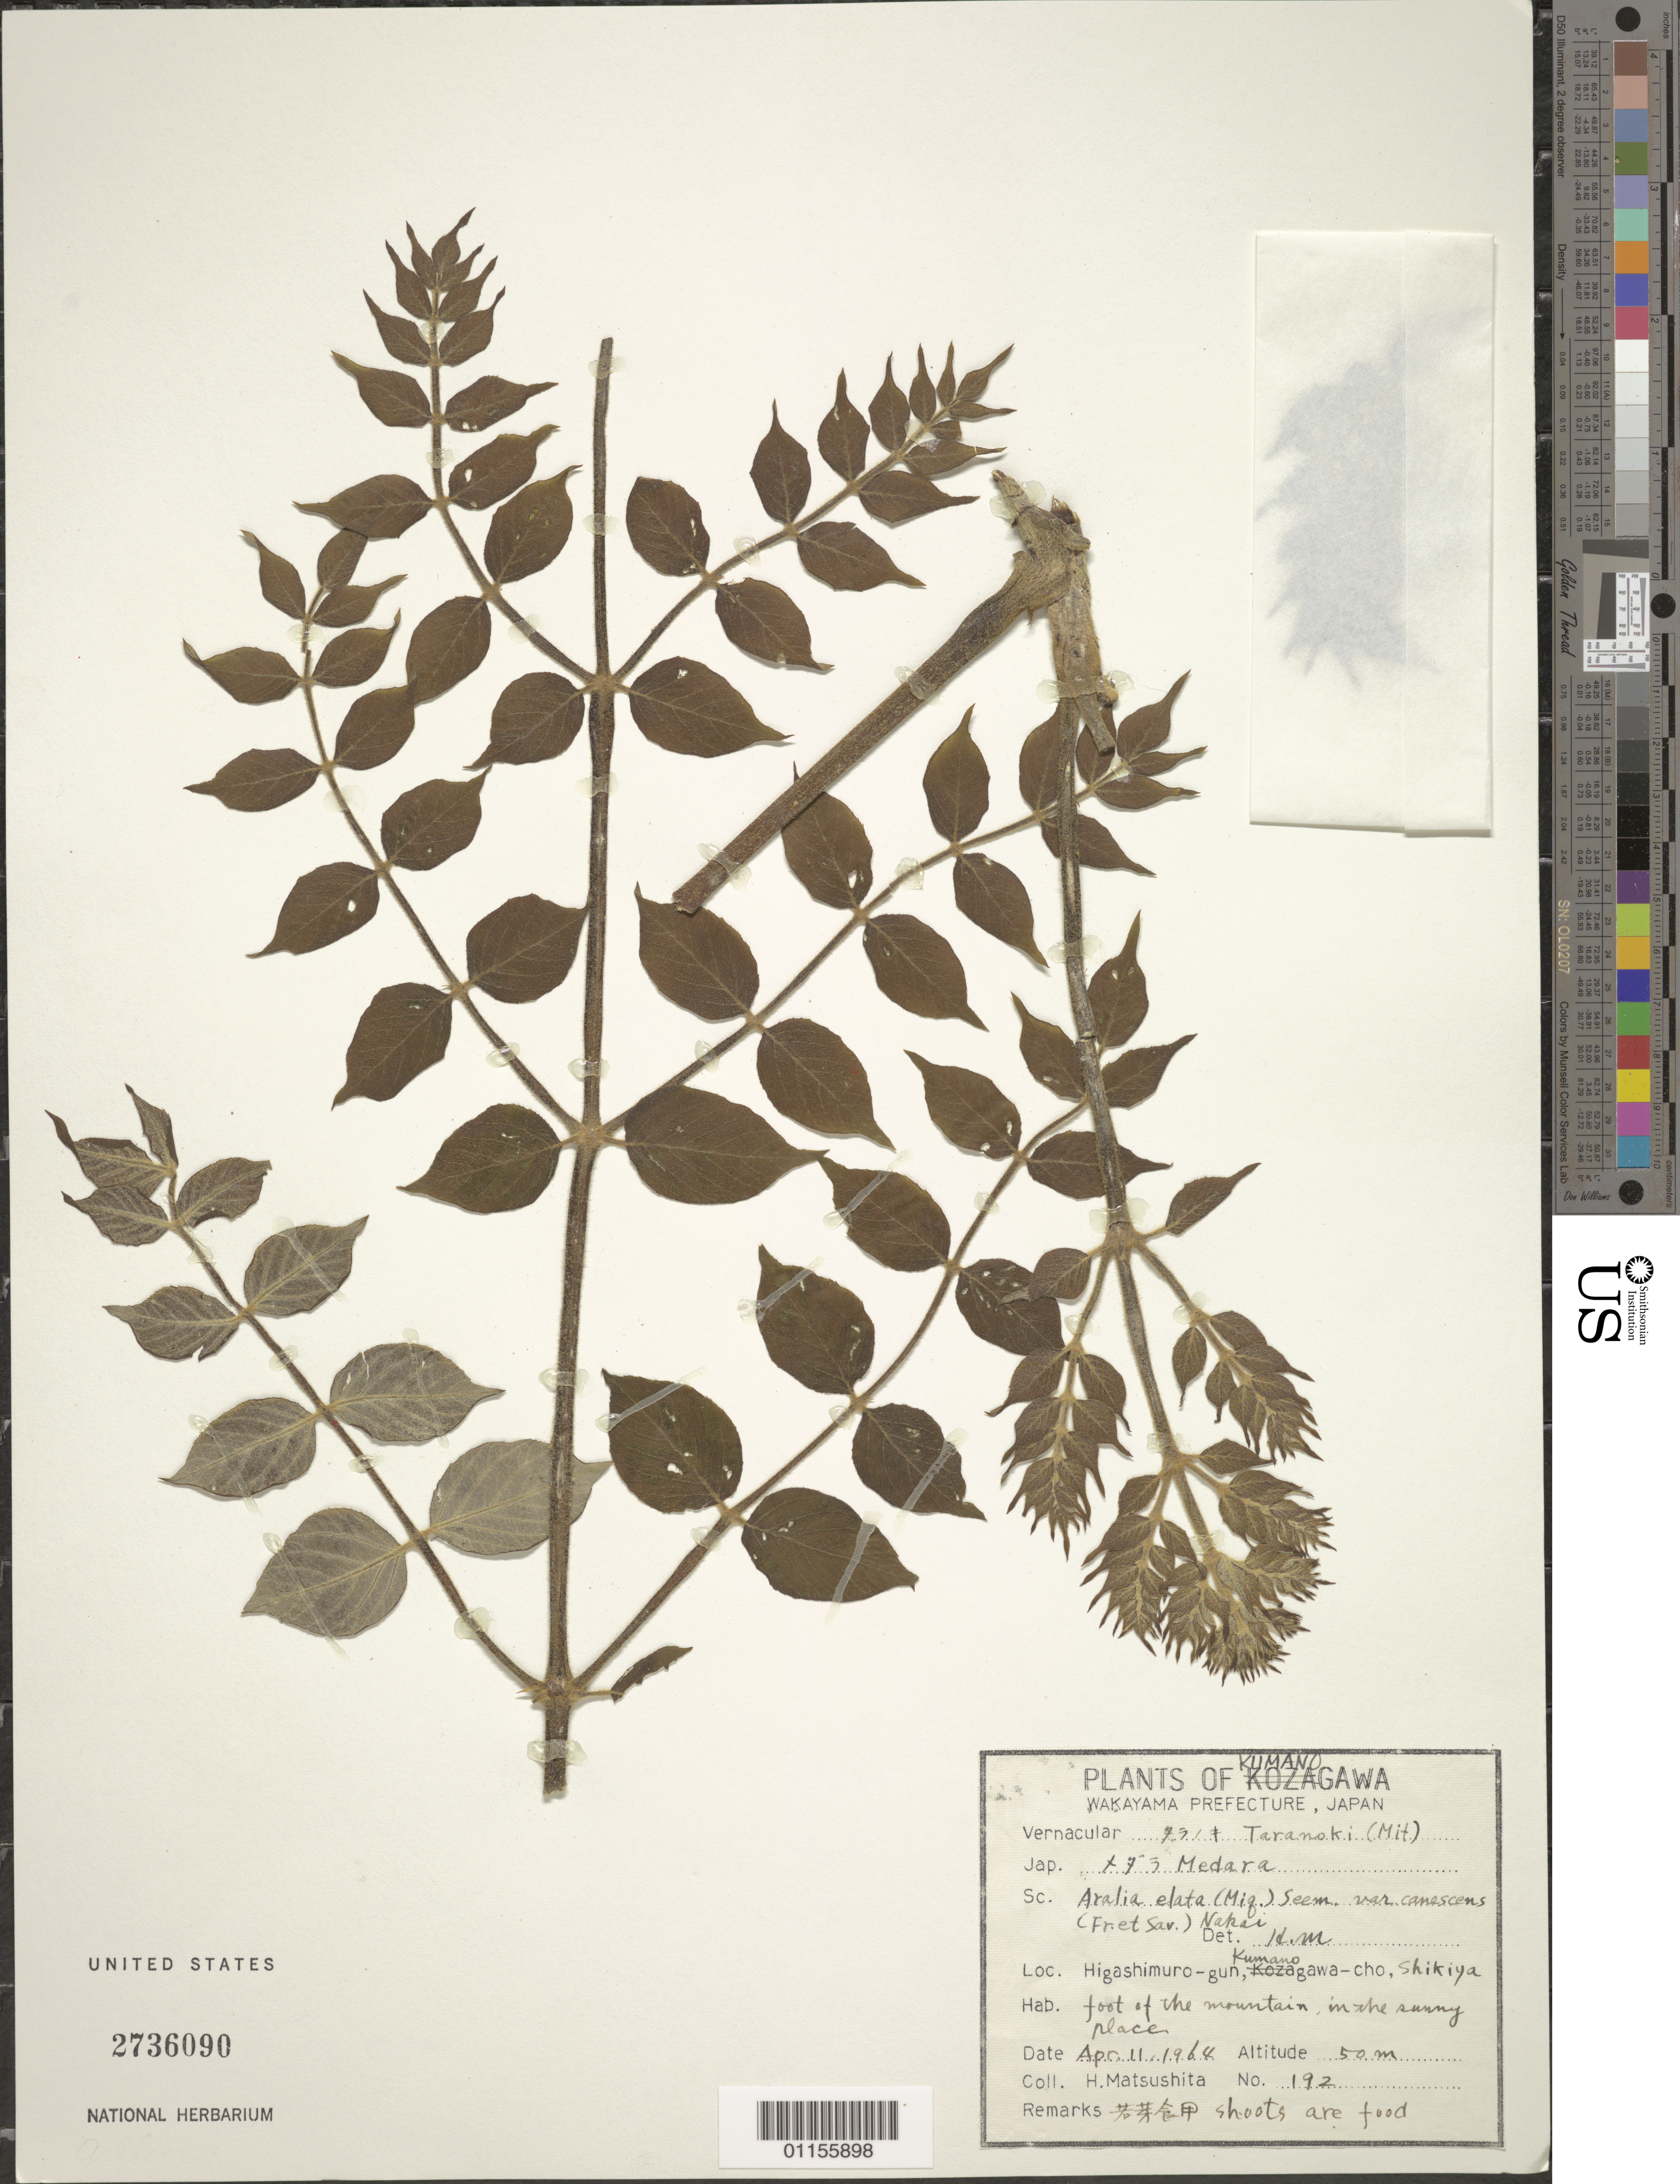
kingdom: Plantae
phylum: Tracheophyta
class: Magnoliopsida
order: Apiales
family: Araliaceae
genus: Aralia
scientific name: Aralia elata var. canescens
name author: (Siebold & Zucc.) Nakai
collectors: H. Matsushita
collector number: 192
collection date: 1964-04-11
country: Japan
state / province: Wakayama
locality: Kumano. Higashimuro-gun. Shikiya.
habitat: Foot of the mountain, in the sunny place.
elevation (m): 50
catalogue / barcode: US 2736090